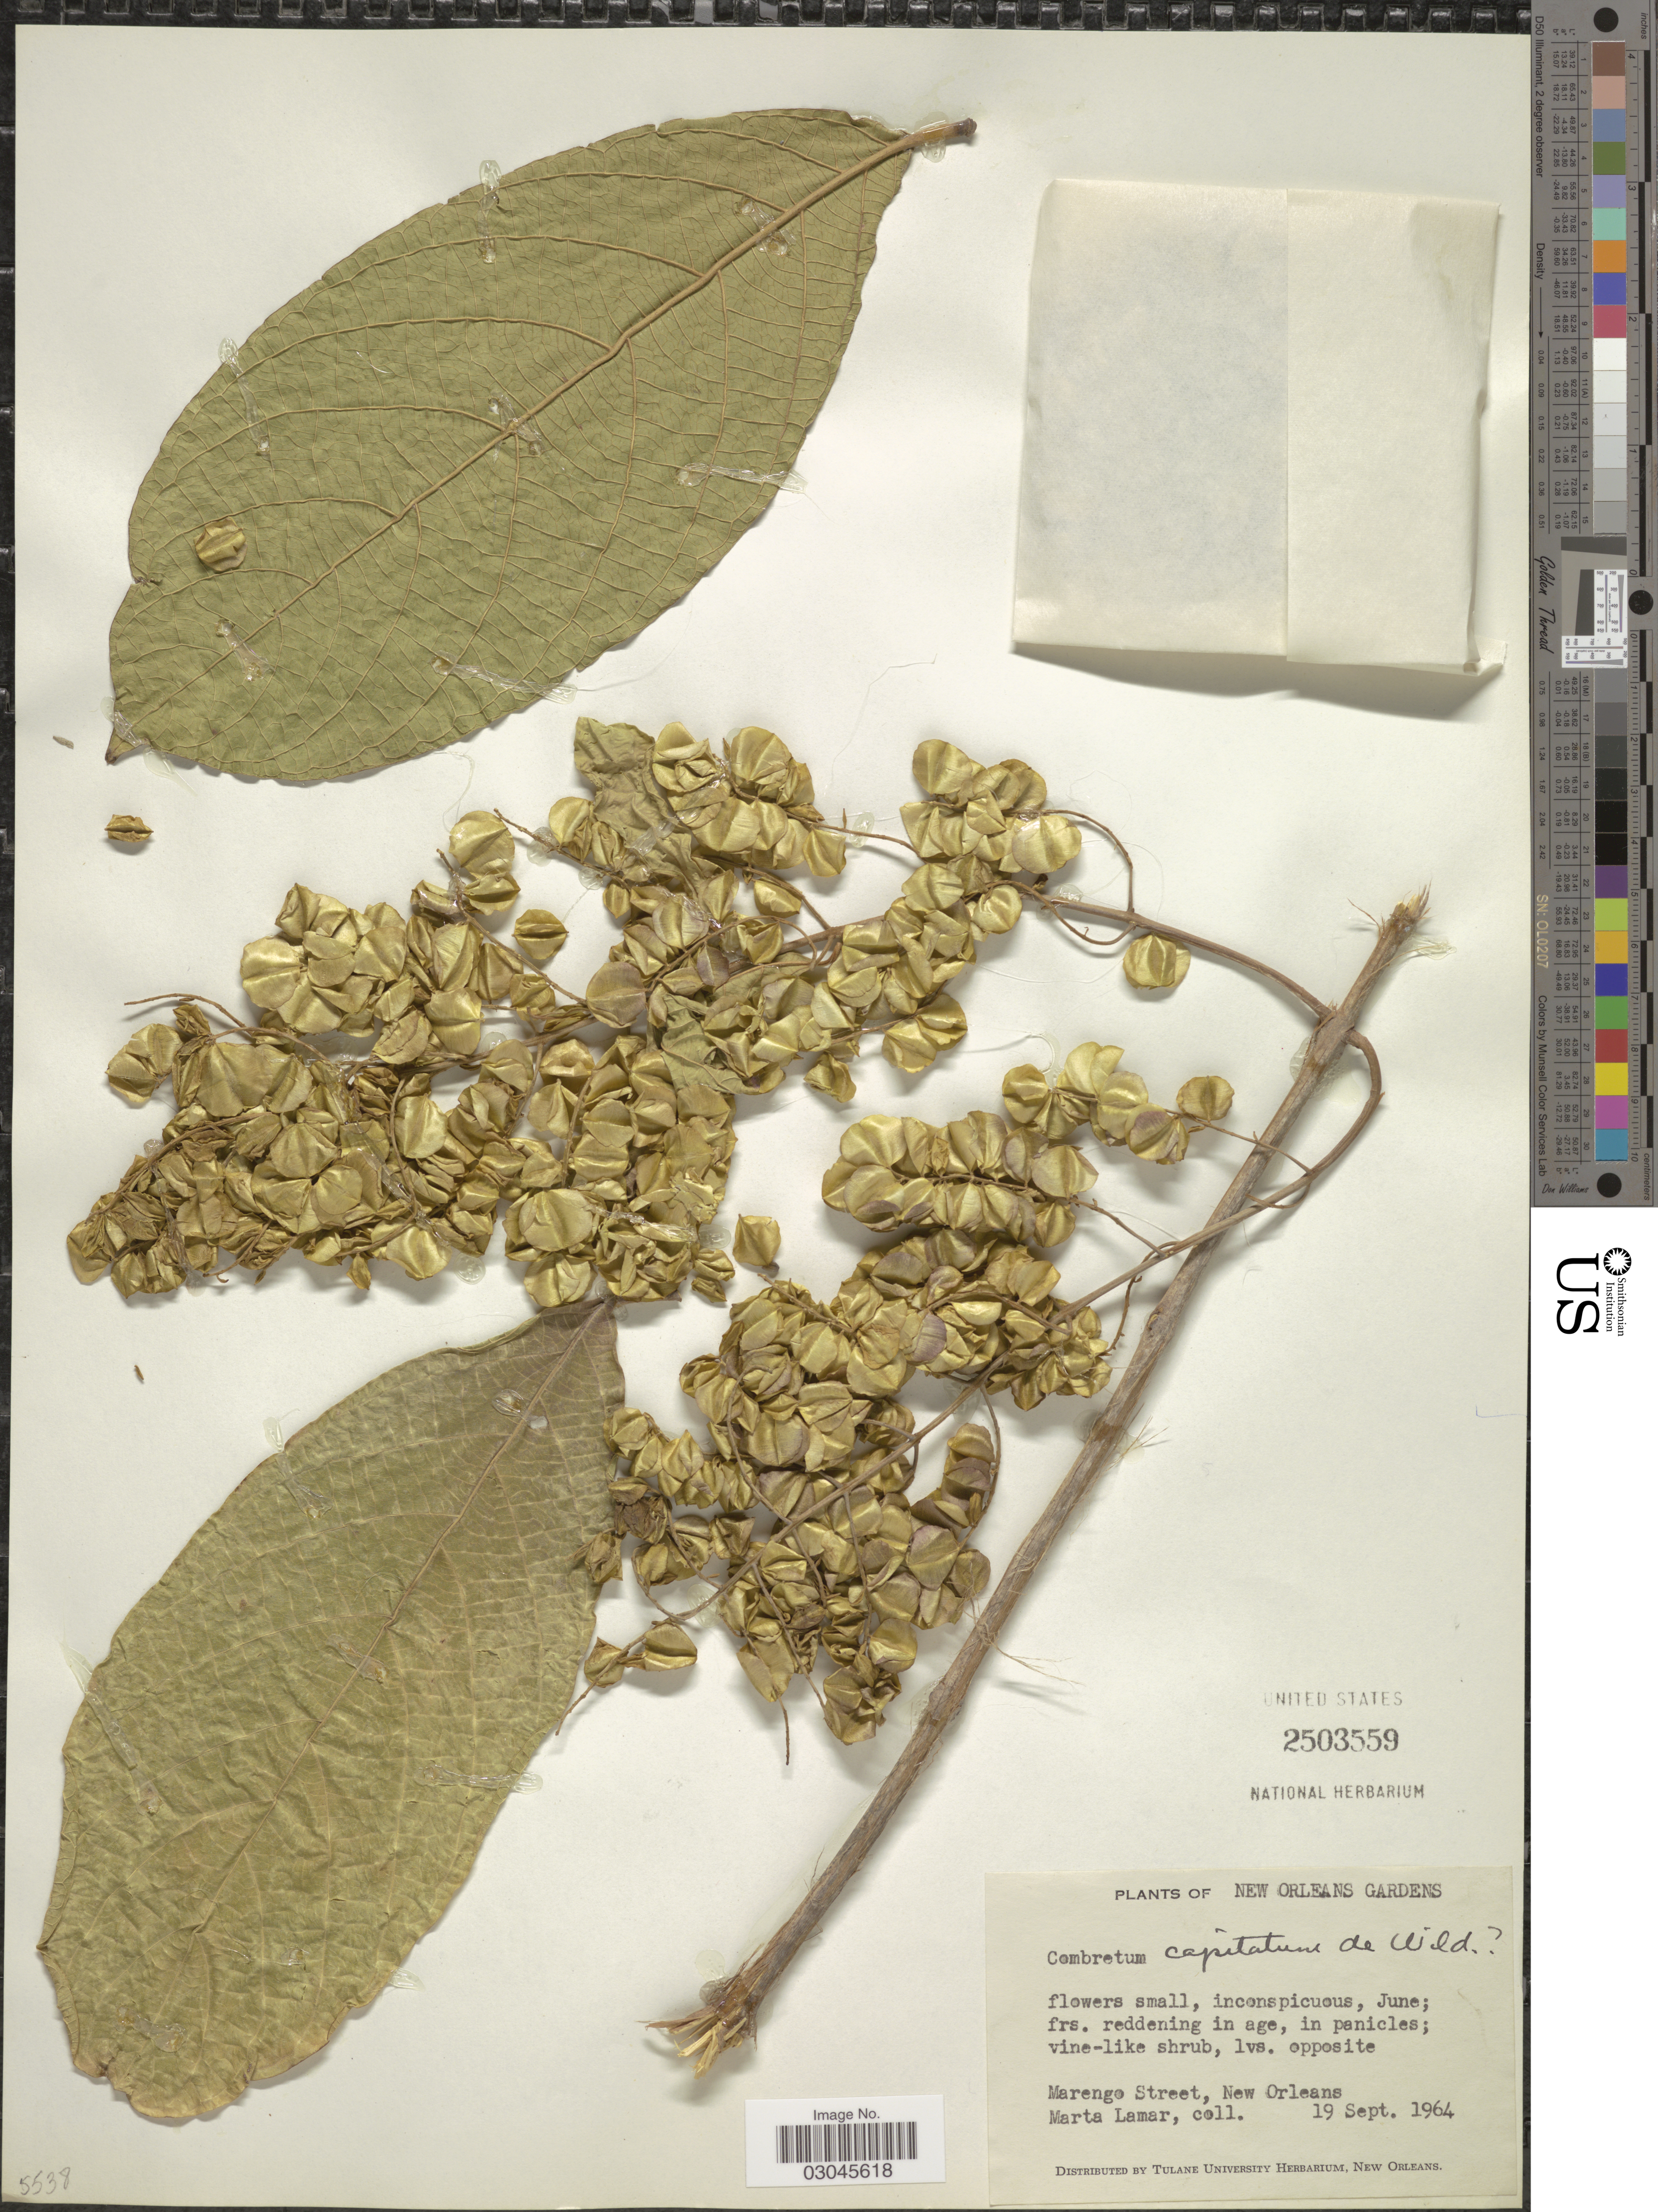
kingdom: Plantae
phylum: Tracheophyta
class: Magnoliopsida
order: Myrtales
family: Combretaceae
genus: Combretum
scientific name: Combretum capitatum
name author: De Wild. & Exell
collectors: M. Lamar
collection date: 1964-09-19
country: United States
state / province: Louisiana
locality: New Orleans Gardens. Marengo Street, New Orleans.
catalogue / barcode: US 2503559